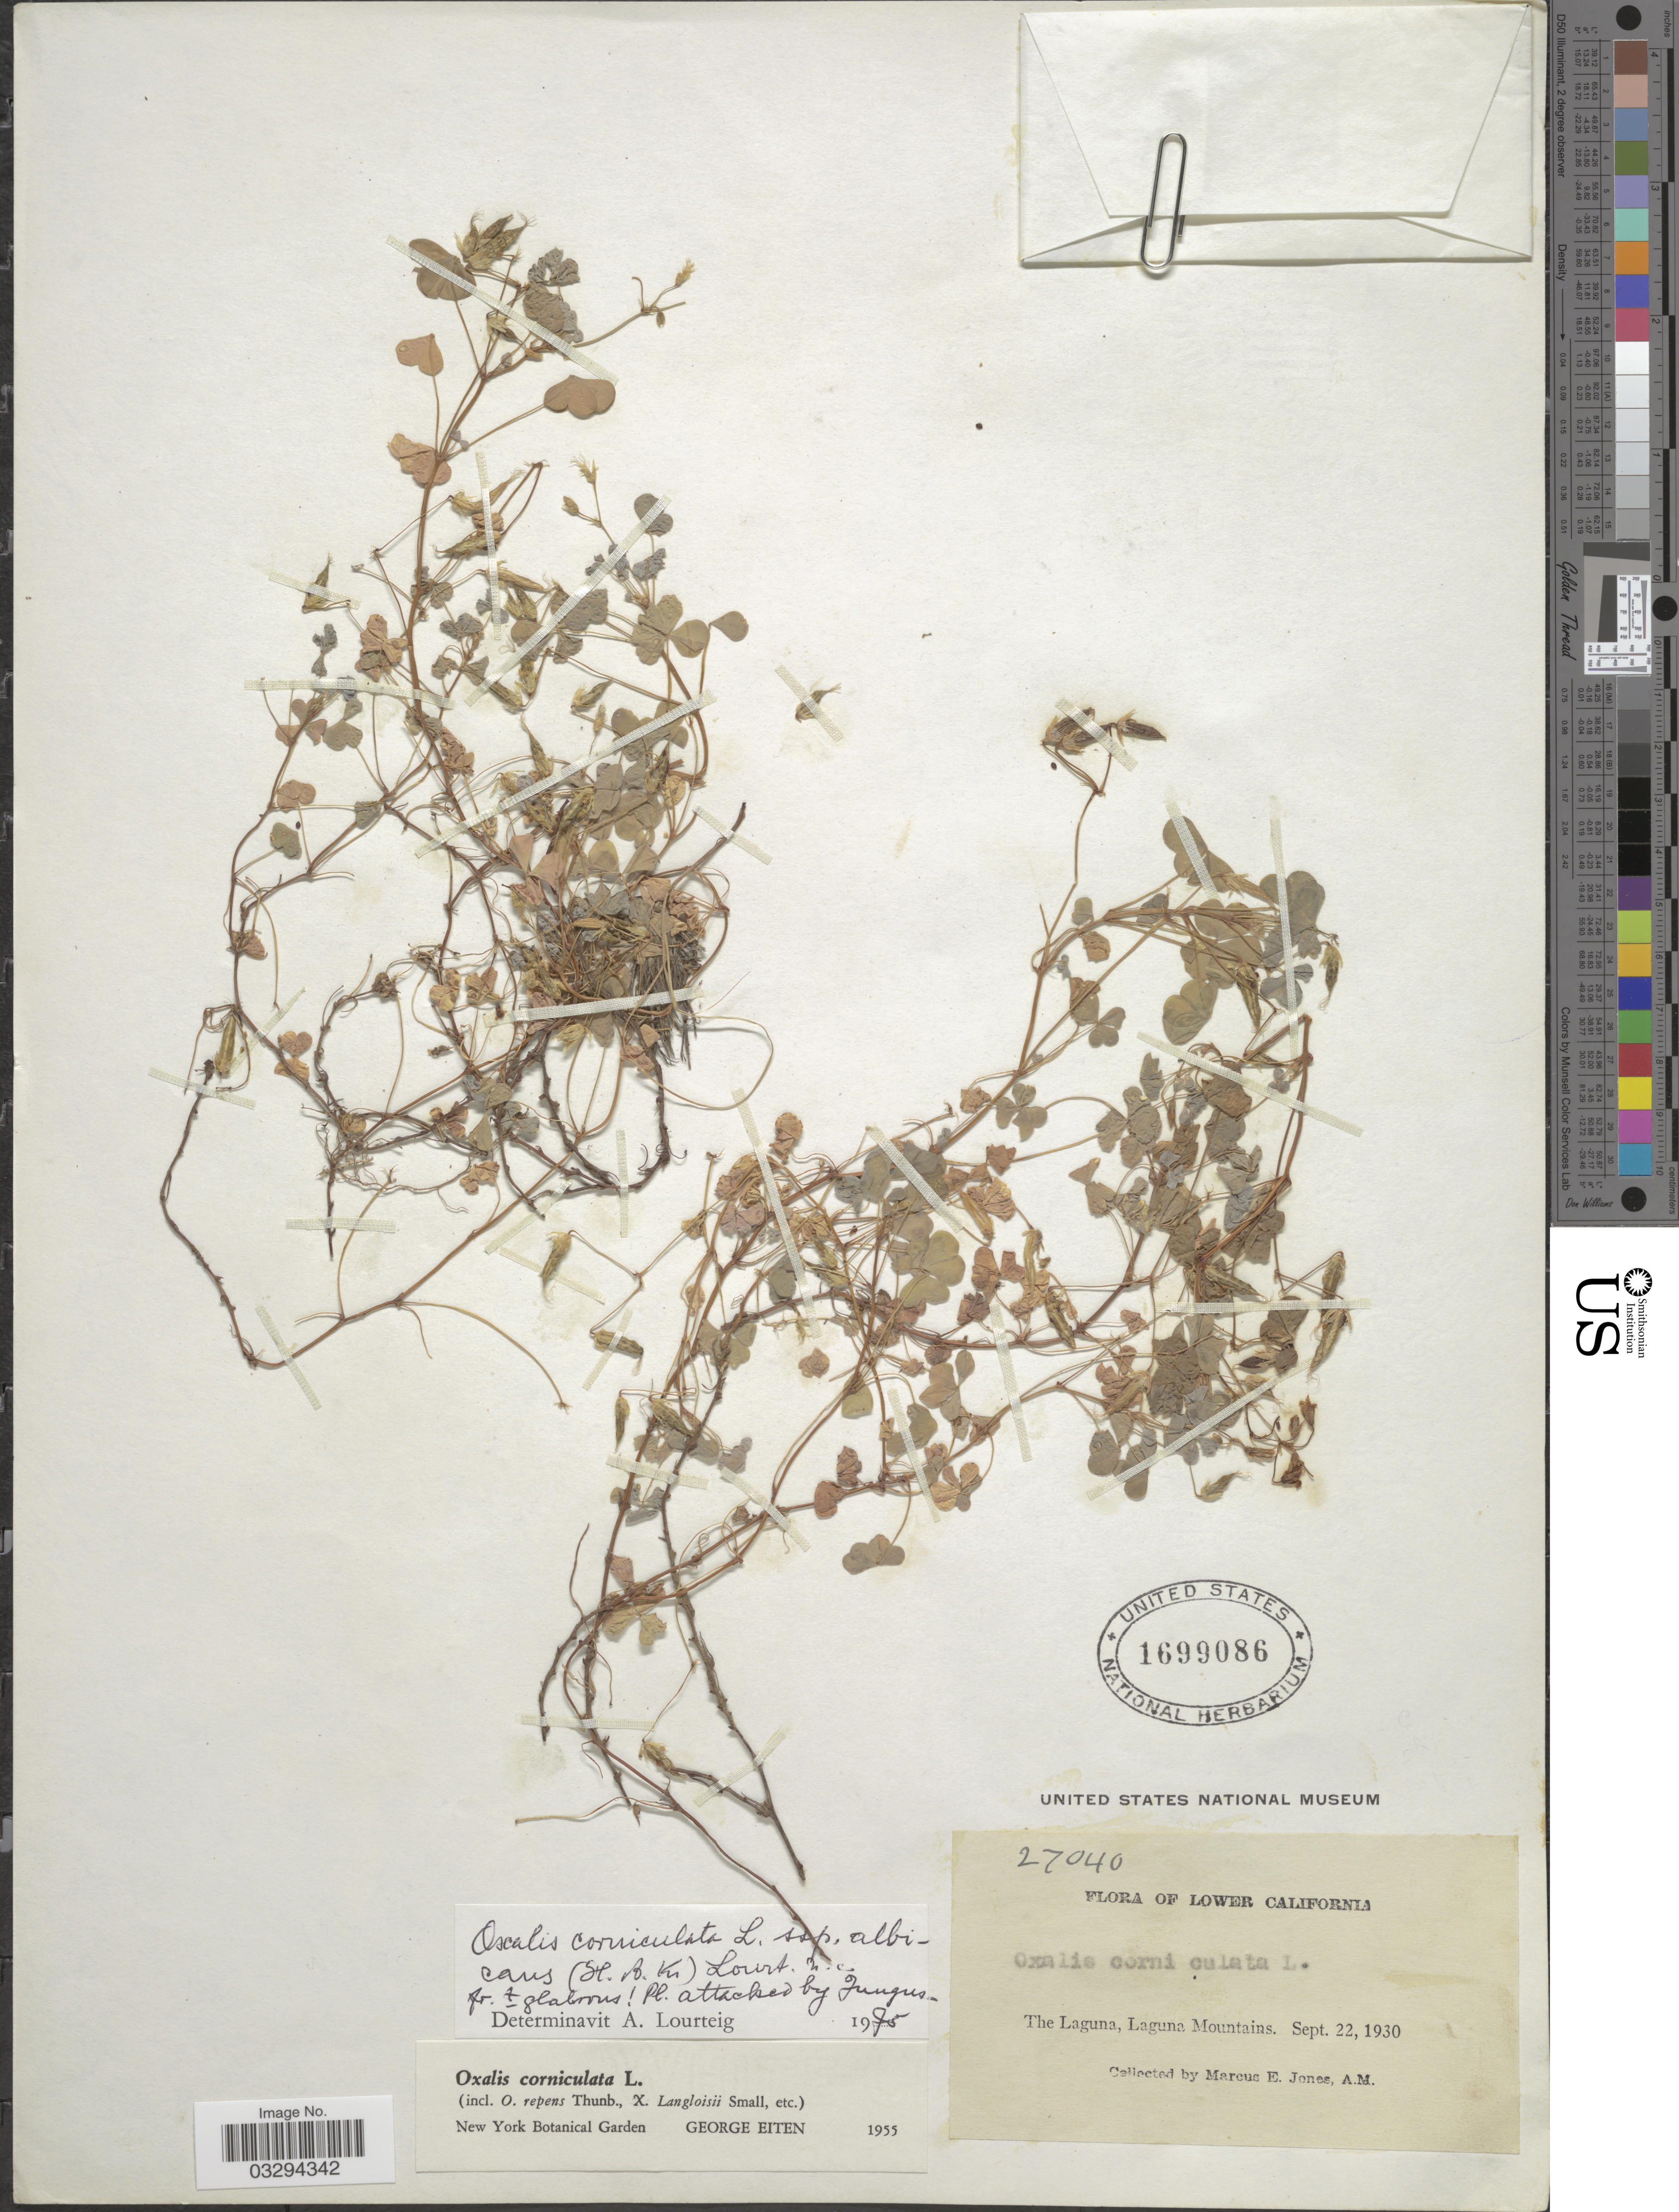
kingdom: Plantae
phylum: Tracheophyta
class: Magnoliopsida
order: Oxalidales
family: Oxalidaceae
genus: Oxalis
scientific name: Oxalis corniculata subsp. albicans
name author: (Kunth) Lourteig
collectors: M. E. Jones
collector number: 27040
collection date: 1930-09-22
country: Mexico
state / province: Baja California Norte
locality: Lower Colifornia. The Laguna, Laguna Mountains.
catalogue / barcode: US 1699086